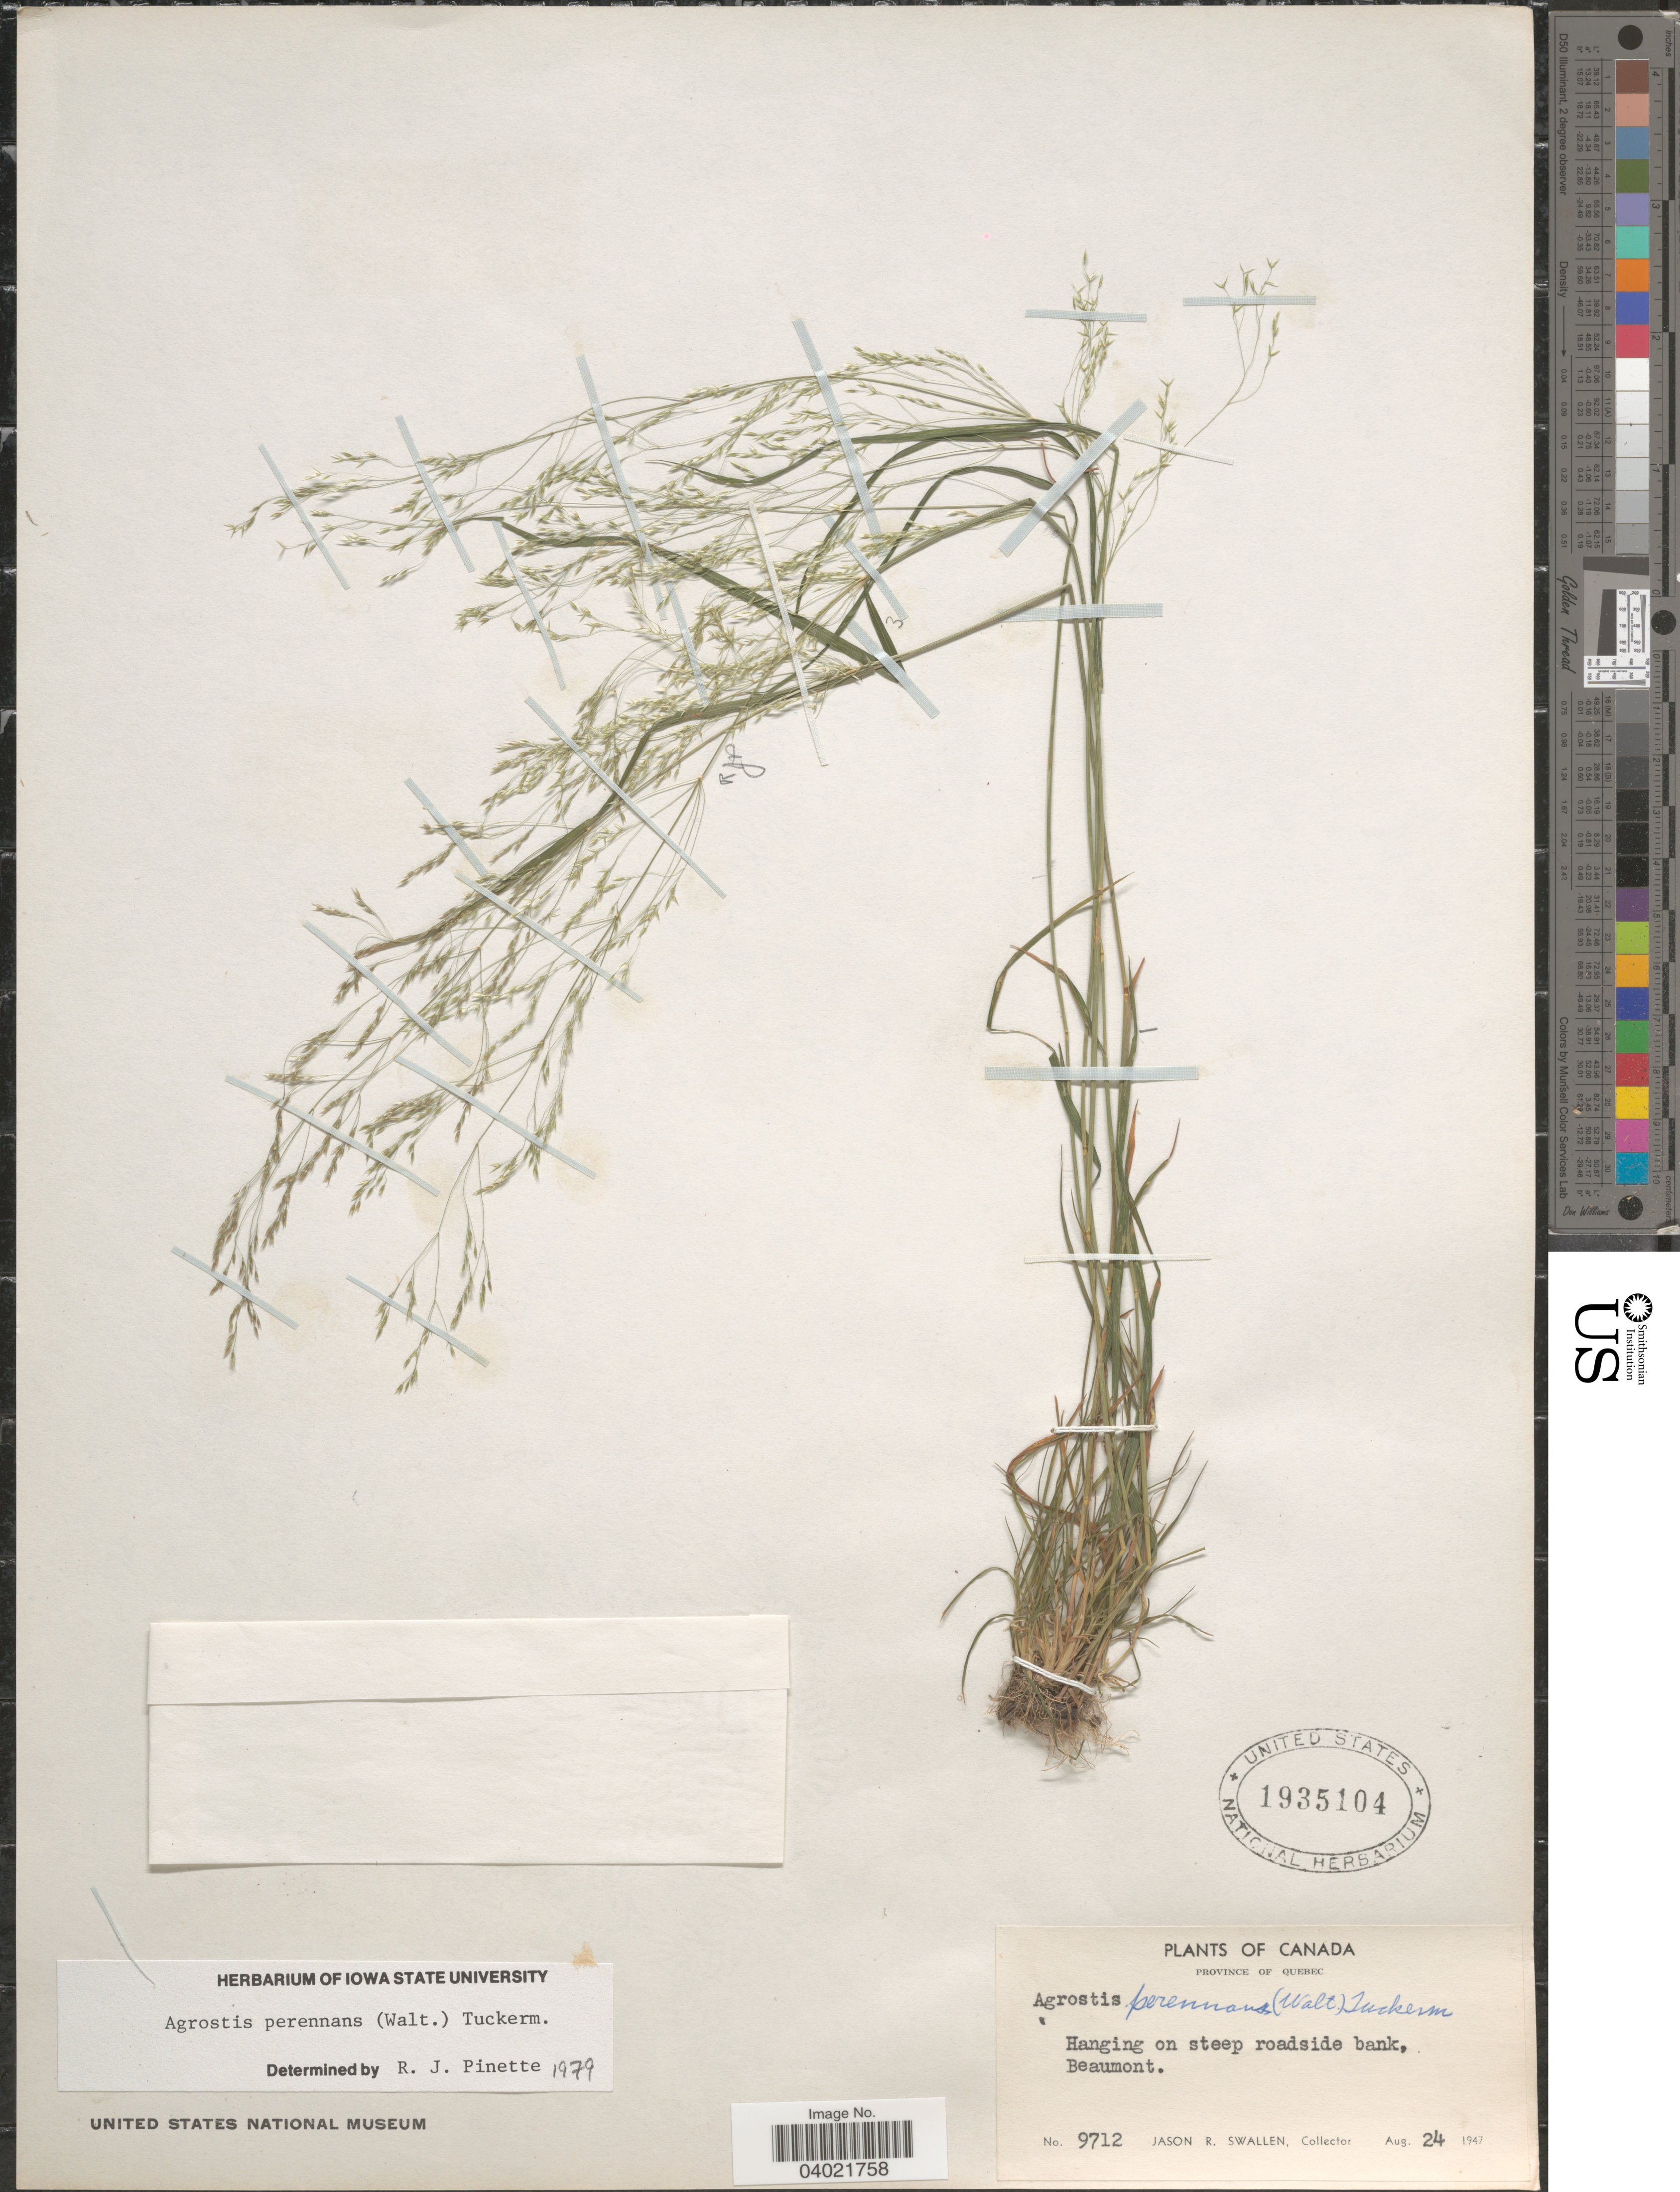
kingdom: Plantae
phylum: Tracheophyta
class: Liliopsida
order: Poales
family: Poaceae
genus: Agrostis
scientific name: Agrostis perennans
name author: (Walter) Tuck.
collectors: J. R. Swallen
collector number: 9712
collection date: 1947-08-24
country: Canada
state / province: Quebec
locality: Hanging on steep roadside bank, Beaumont.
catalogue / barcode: US 1935104